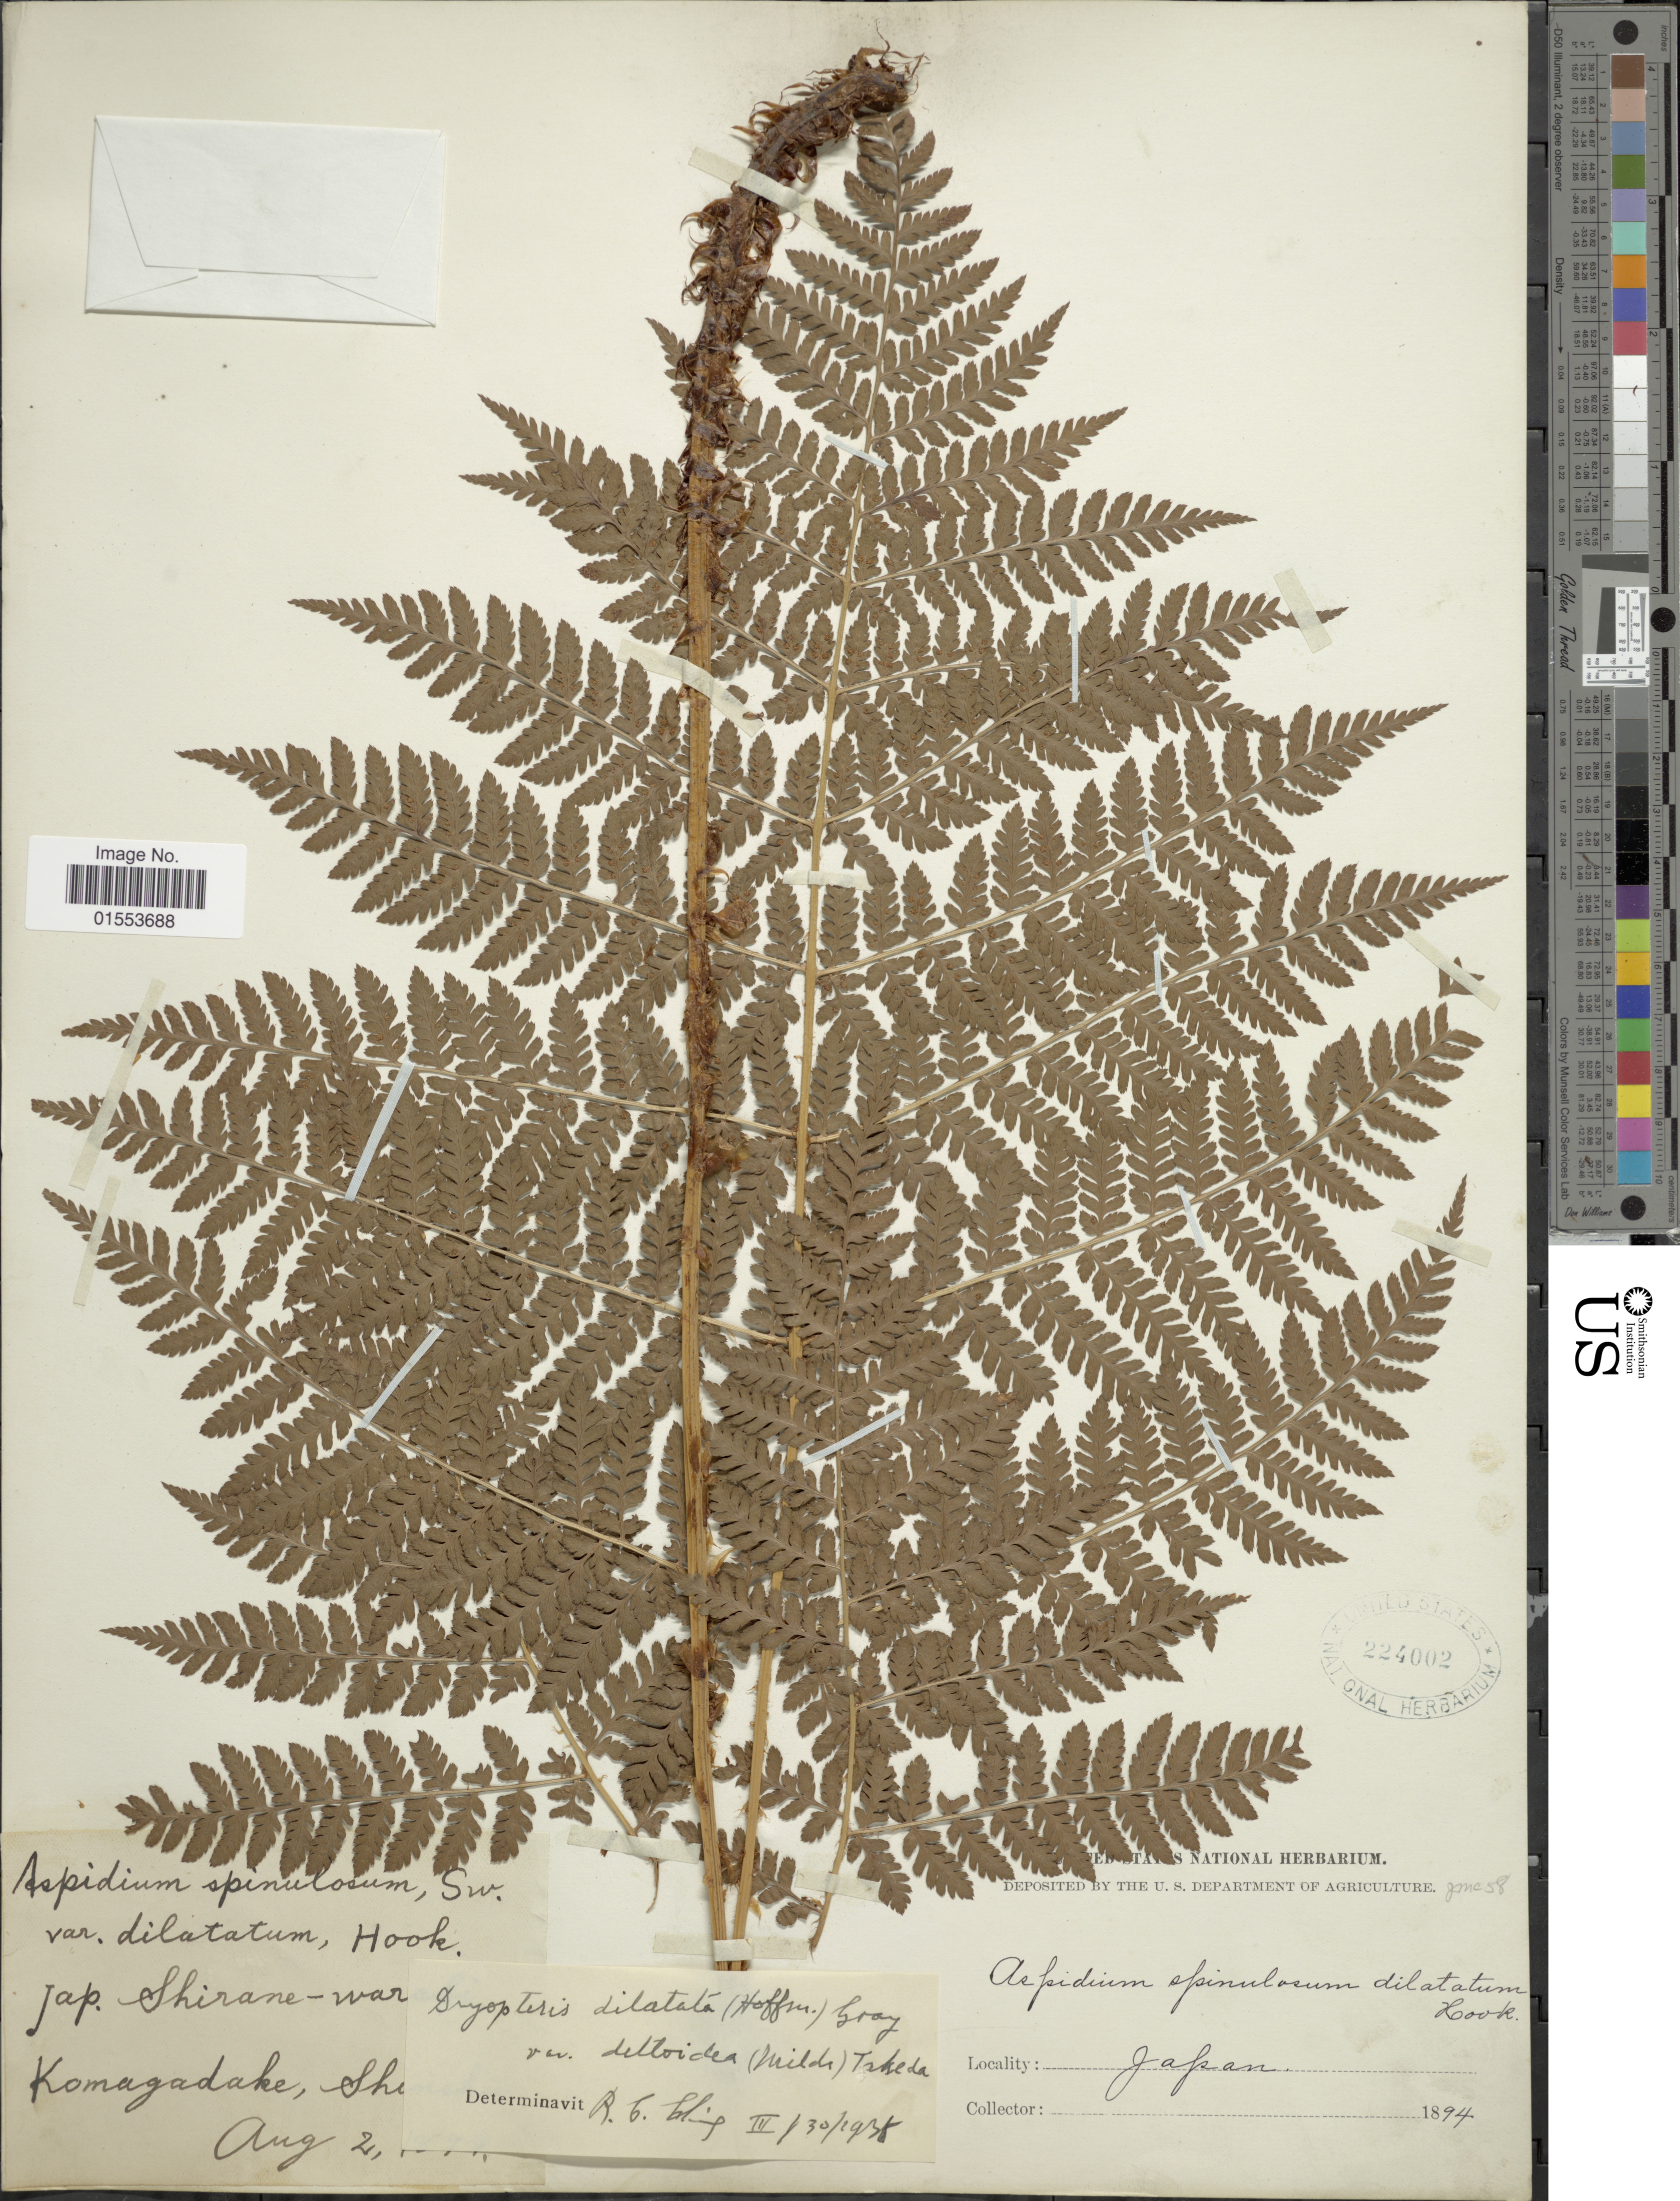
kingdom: Plantae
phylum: Tracheophyta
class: Polypodiopsida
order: Polypodiales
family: Dryopteridaceae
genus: Dryopteris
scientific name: Dryopteris austriaca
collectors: ex herb. United States National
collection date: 1894-08-02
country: Japan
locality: Komagadake, Sh [illegible text], Japan.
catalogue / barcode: US 224002